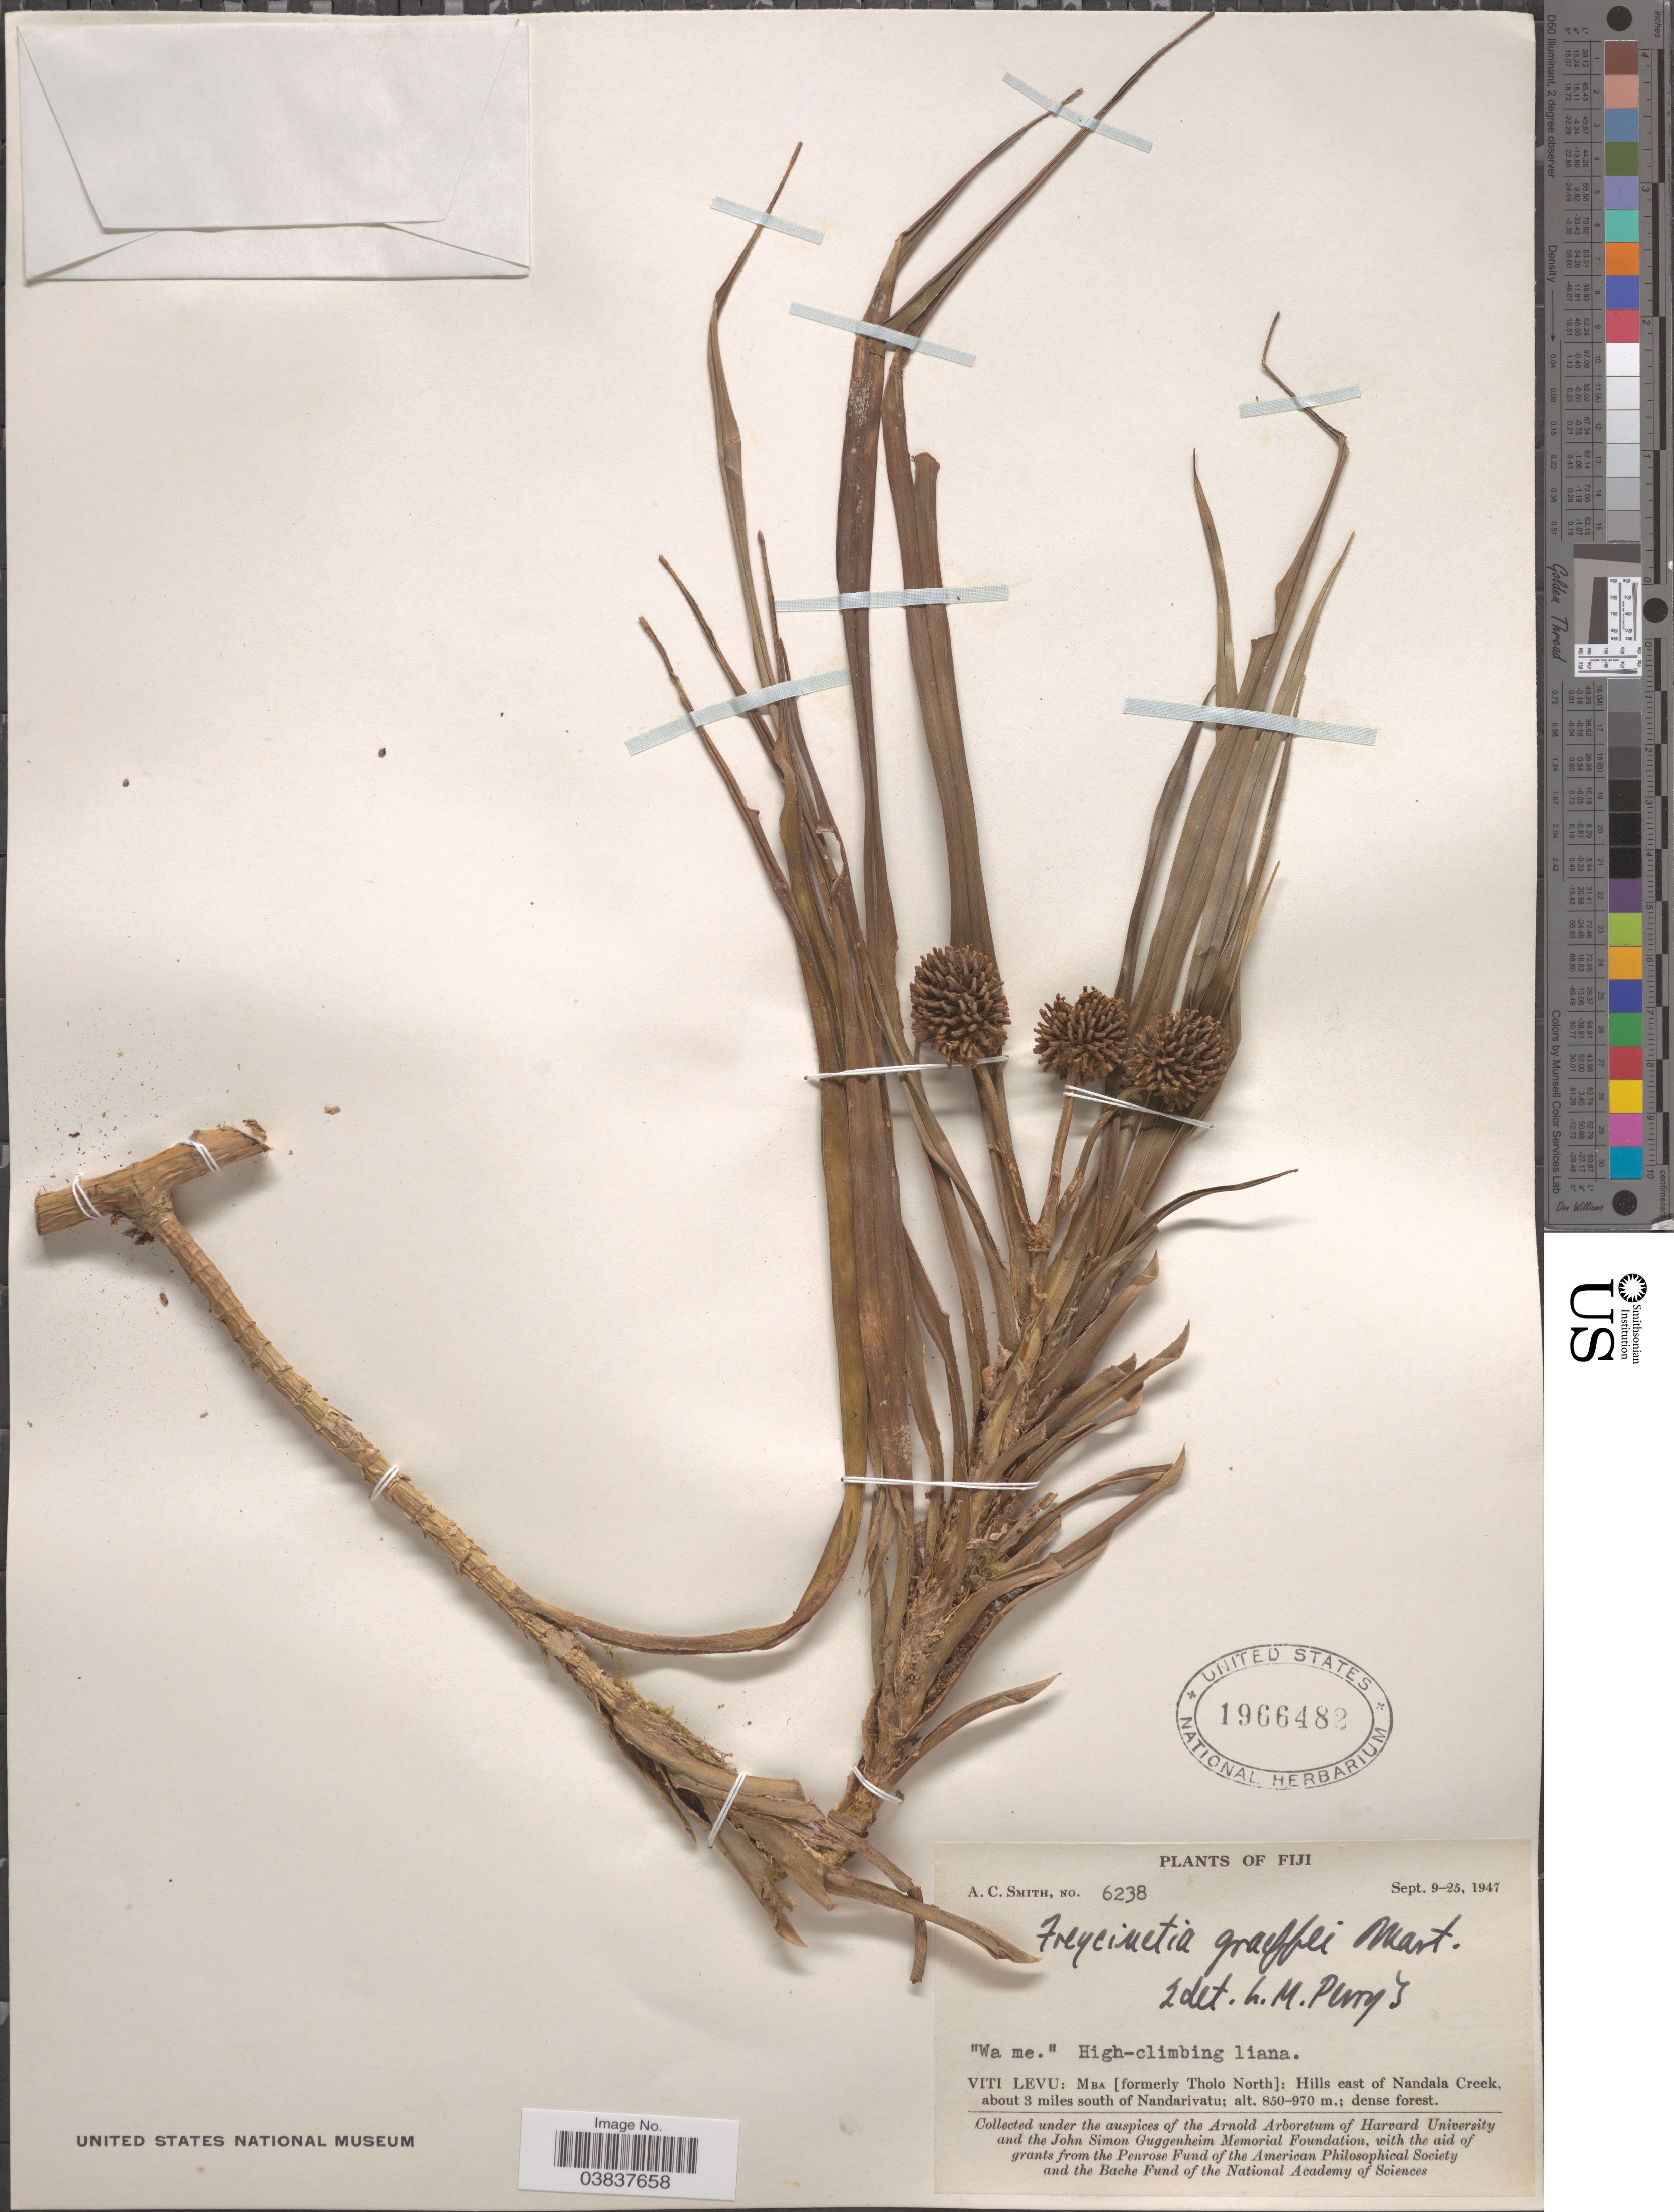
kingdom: Plantae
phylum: Tracheophyta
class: Liliopsida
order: Pandanales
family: Pandanaceae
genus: Freycinetia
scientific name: Freycinetia graeffiei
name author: Martelli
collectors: A. C. Smith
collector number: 6238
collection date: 1947-09-09/1947-09-25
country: Fiji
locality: Viti Levu: Mba [formerly Tholo North]: Hills east of Nandala Creek, about 3 miles south of Nandarivatu.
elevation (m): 850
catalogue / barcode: US 1966482